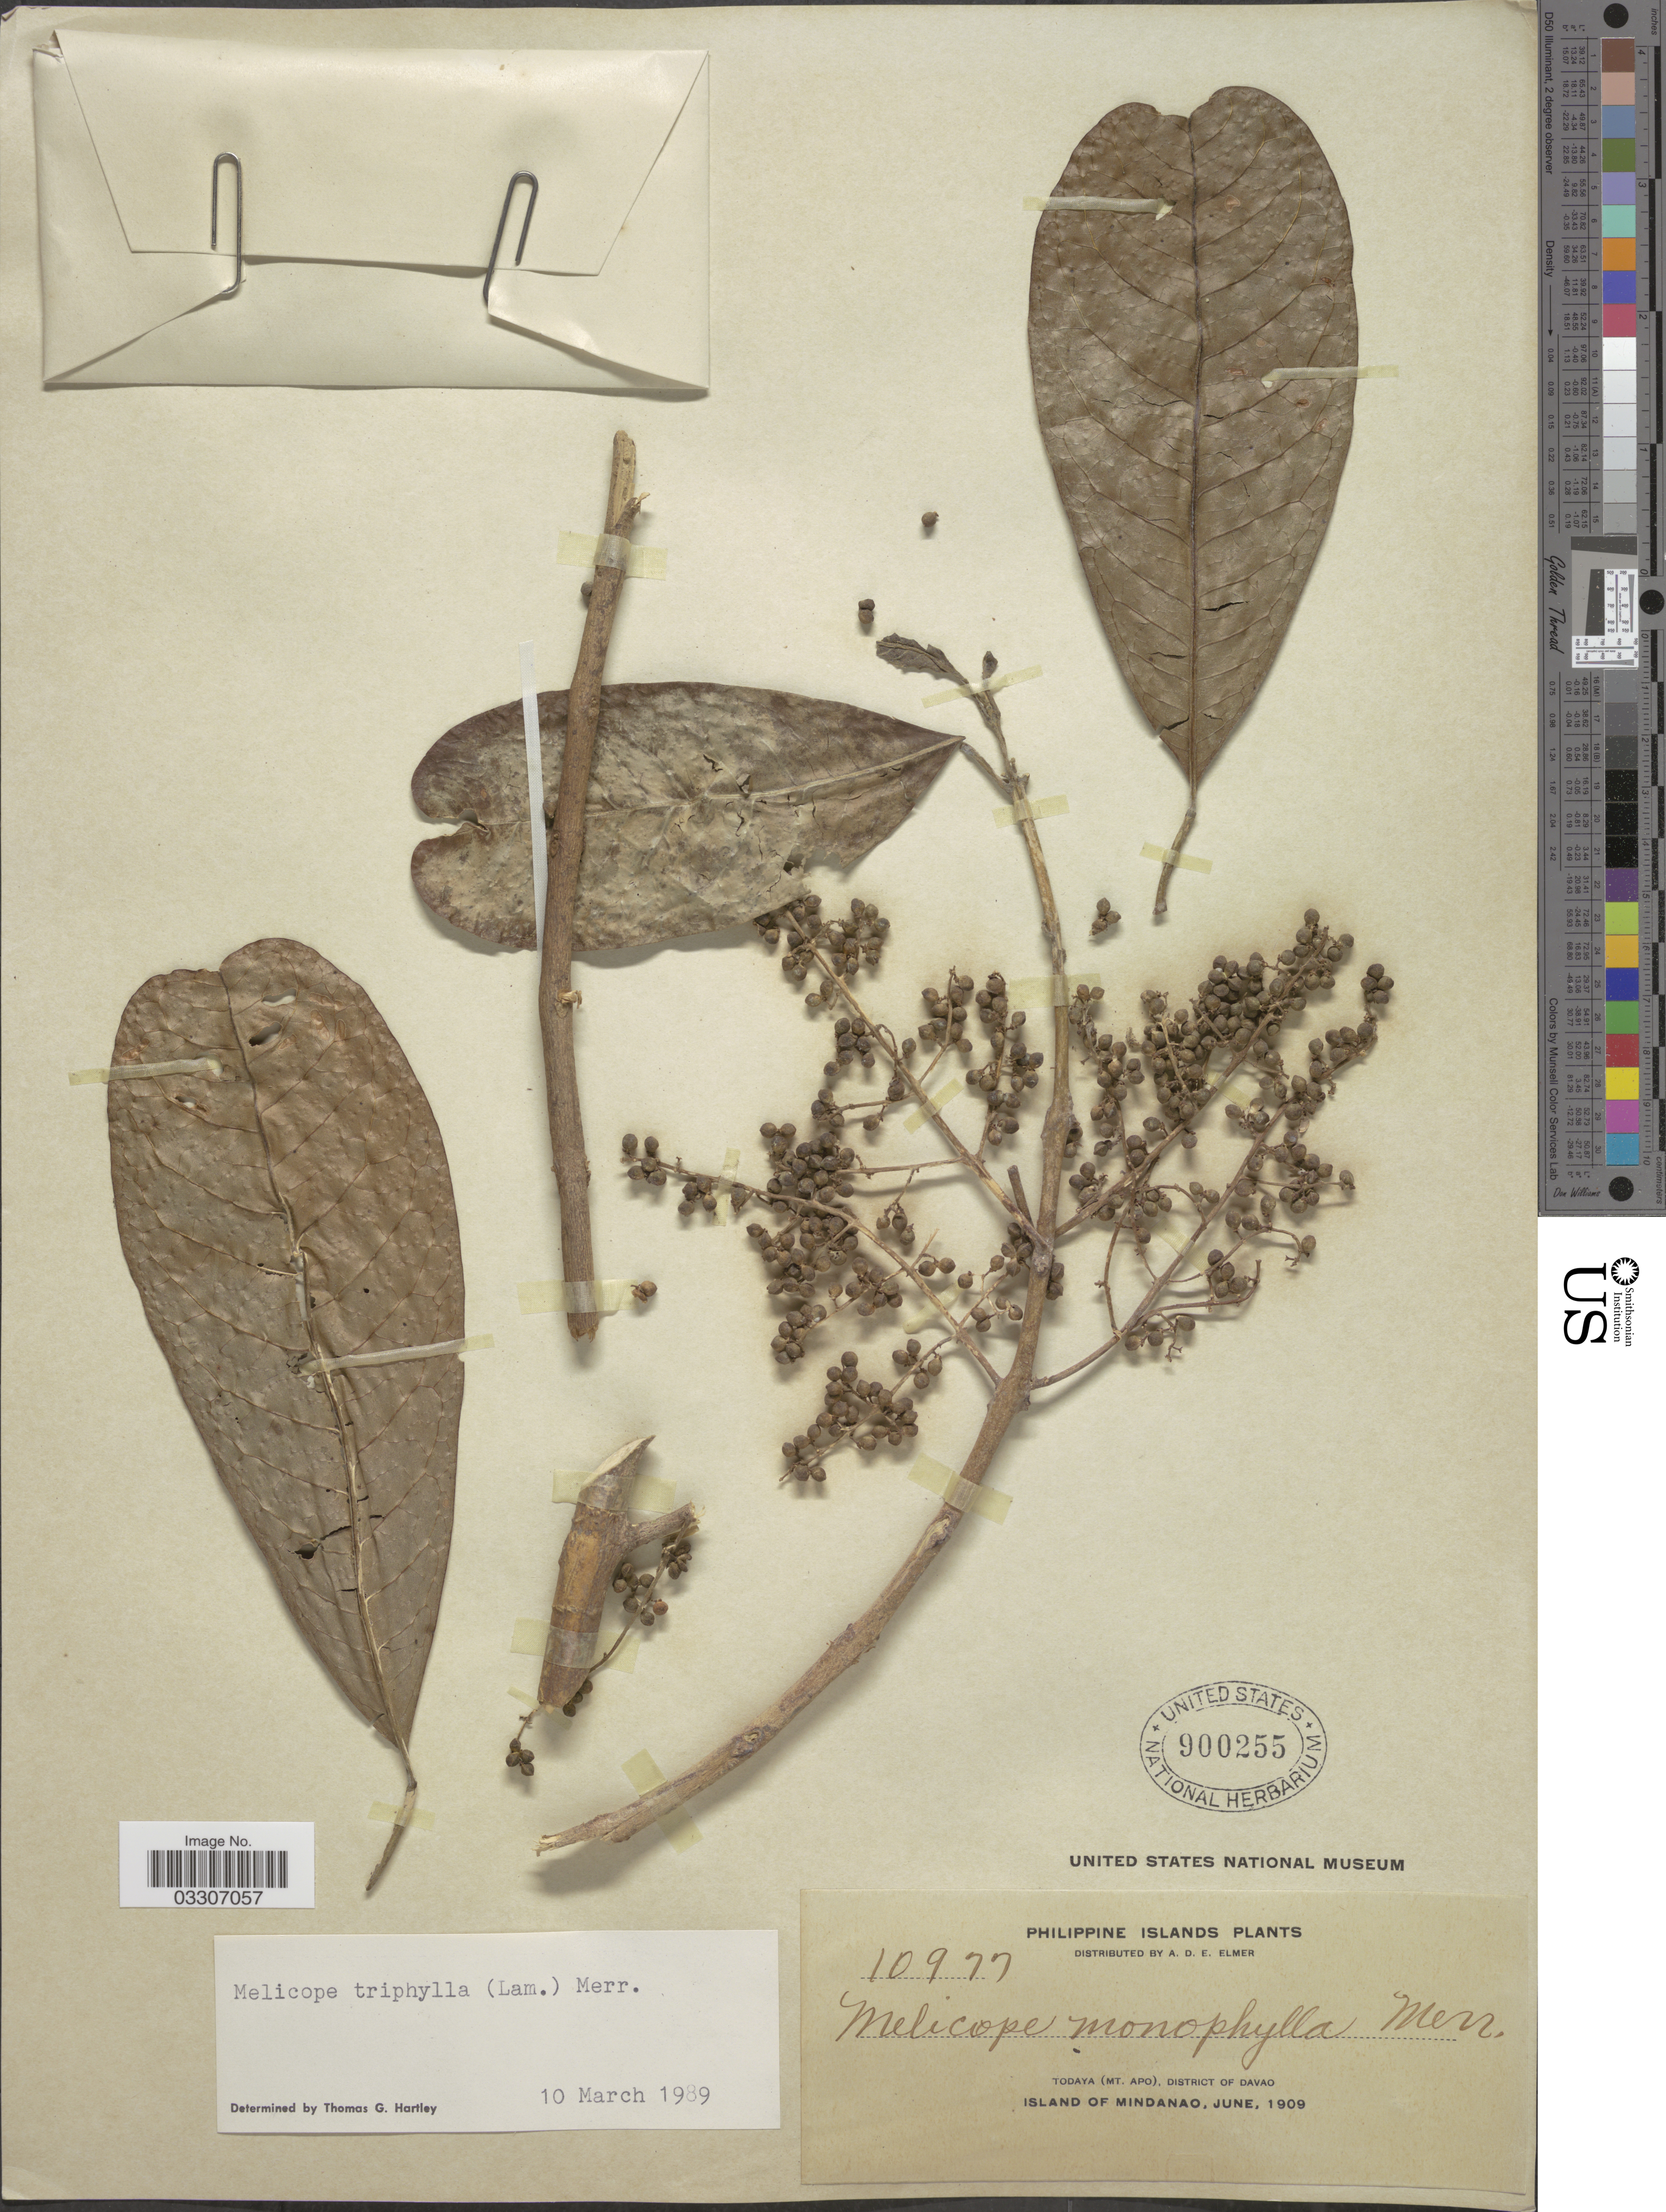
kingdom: Plantae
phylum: Tracheophyta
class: Magnoliopsida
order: Sapindales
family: Rutaceae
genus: Melicope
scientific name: Melicope triphylla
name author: (Lam.) Merr.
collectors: A. D. E. Elmer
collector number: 10977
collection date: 1909-06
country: Philippines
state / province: Davao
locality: Todaya (Mt. Apo), District of Davao, Island of Mindanao.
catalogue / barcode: US 900255